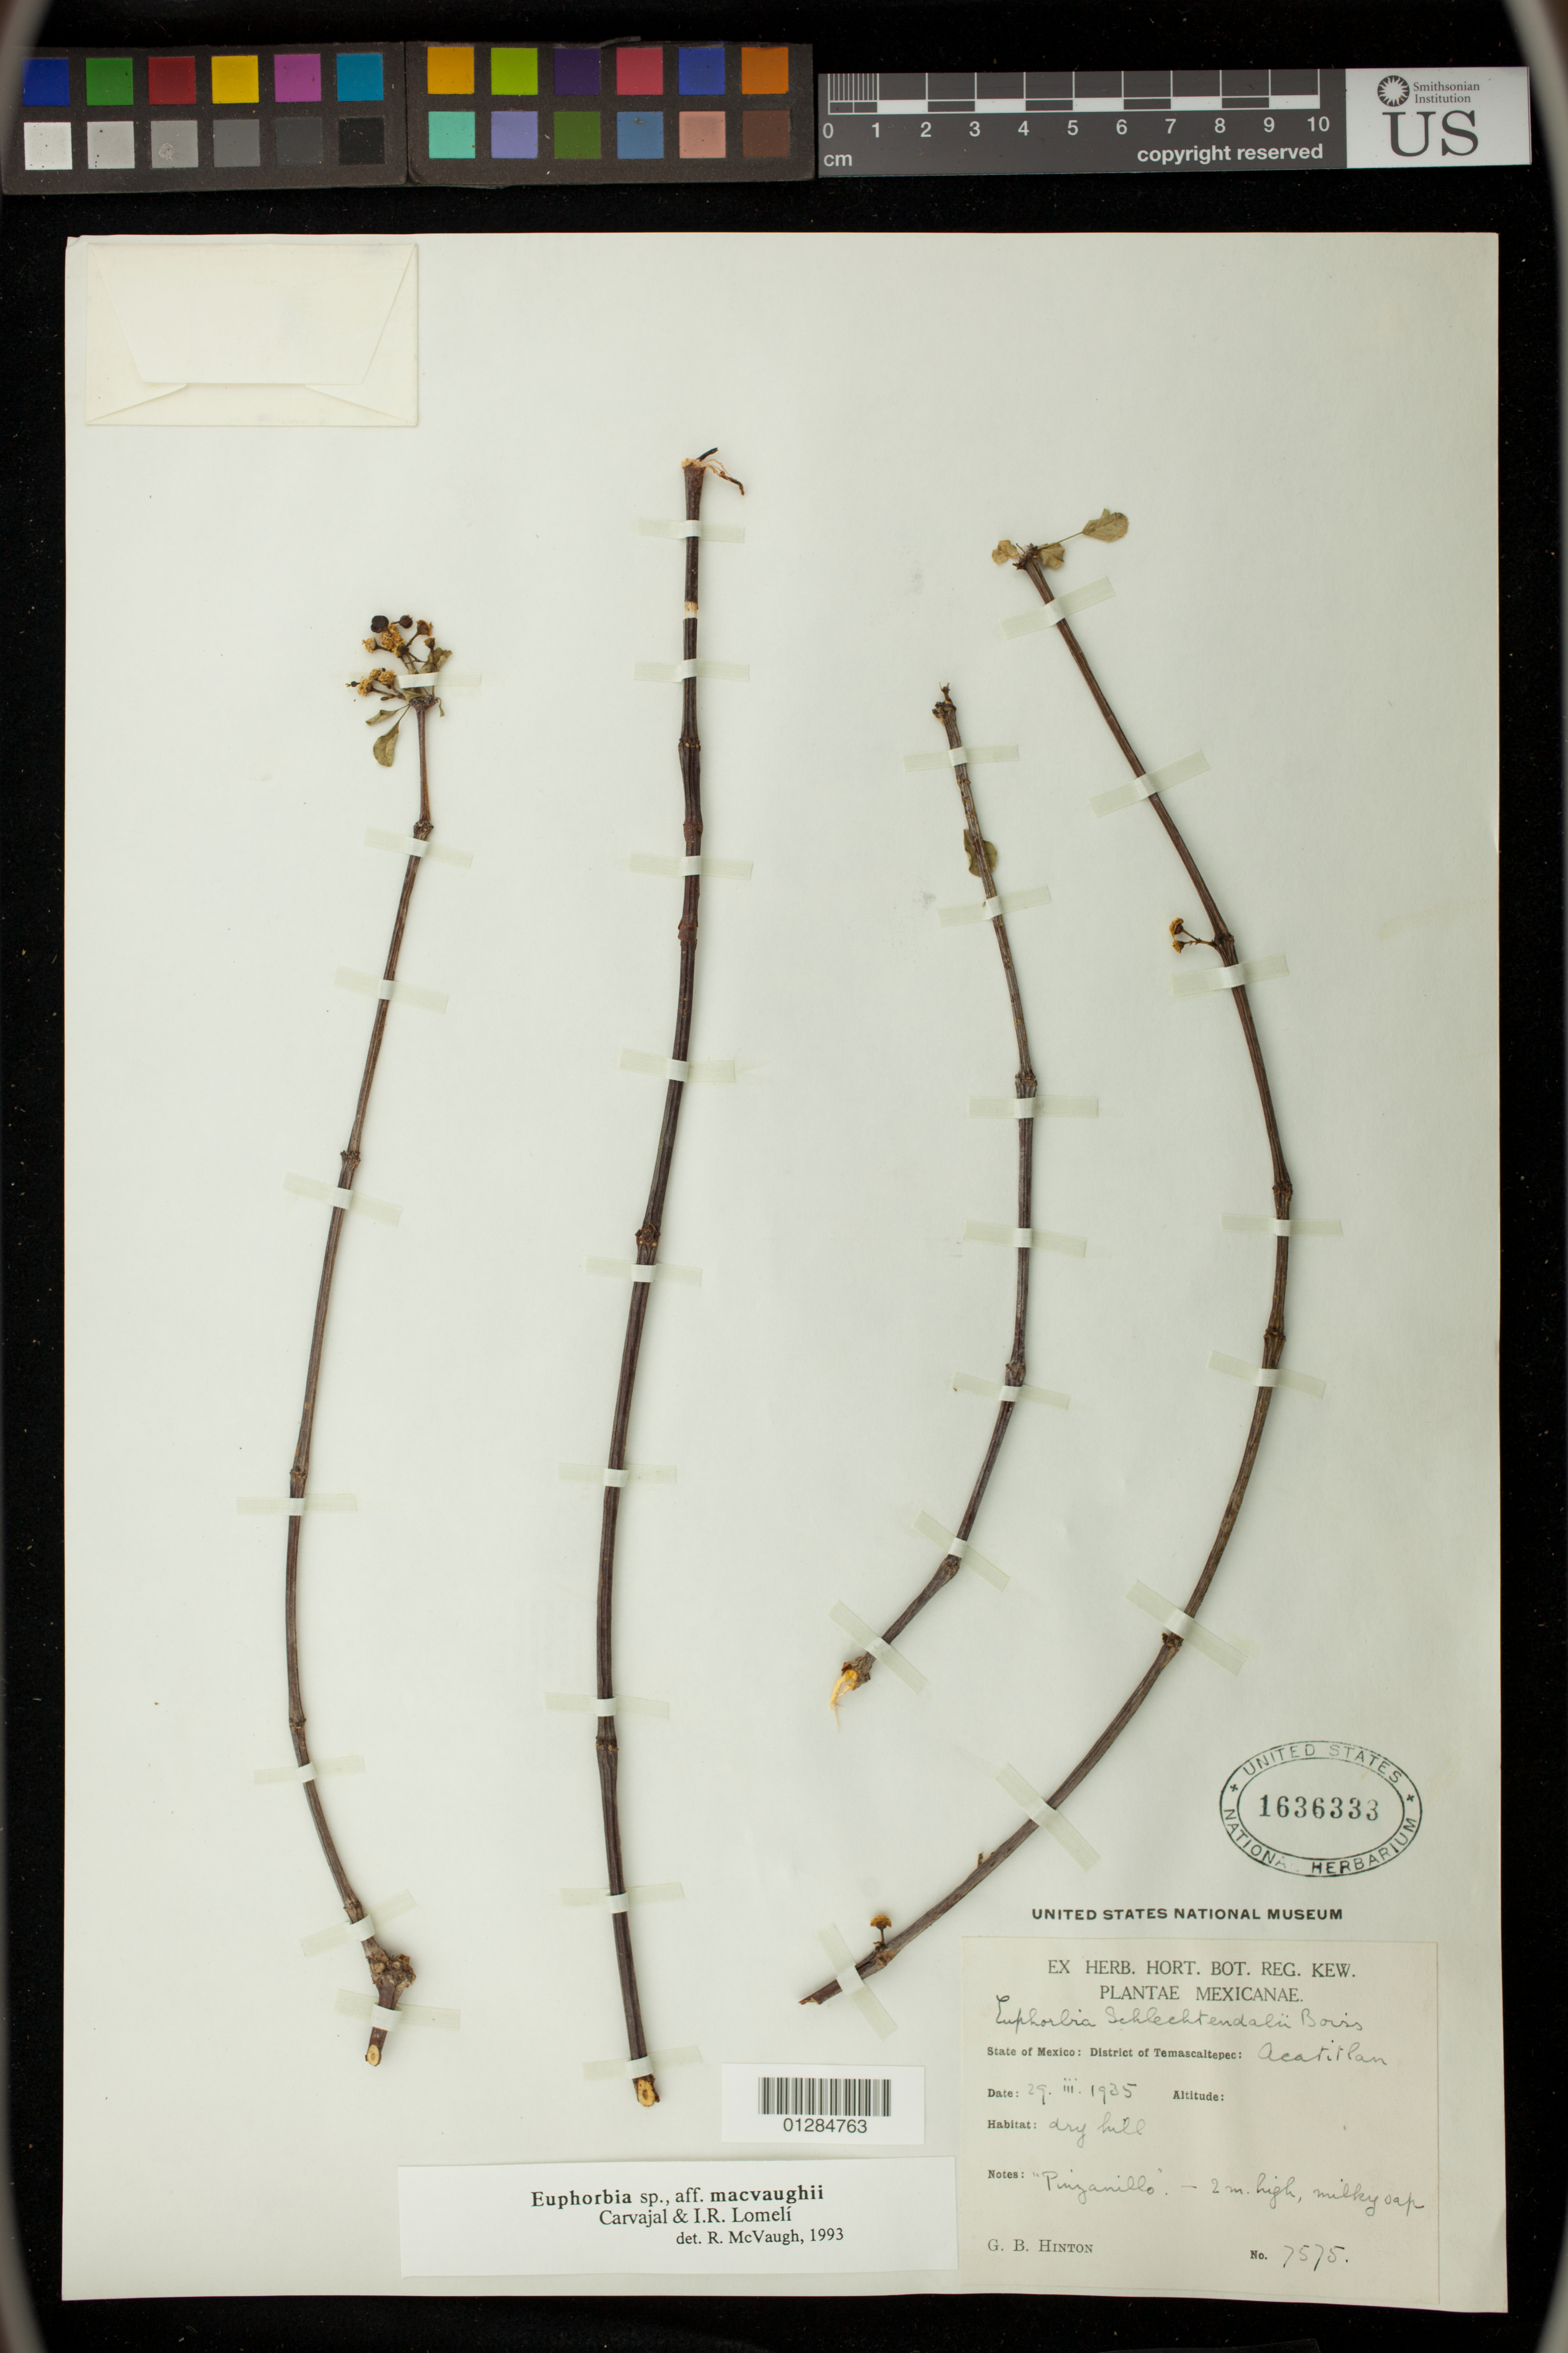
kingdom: Plantae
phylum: Tracheophyta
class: Magnoliopsida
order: Malpighiales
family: Euphorbiaceae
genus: Euphorbia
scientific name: Euphorbia sp.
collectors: G. B. Hinton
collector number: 7575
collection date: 1935-03-29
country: Mexico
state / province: México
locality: Temascaltepec, Acatitlan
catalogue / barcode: US 1636333